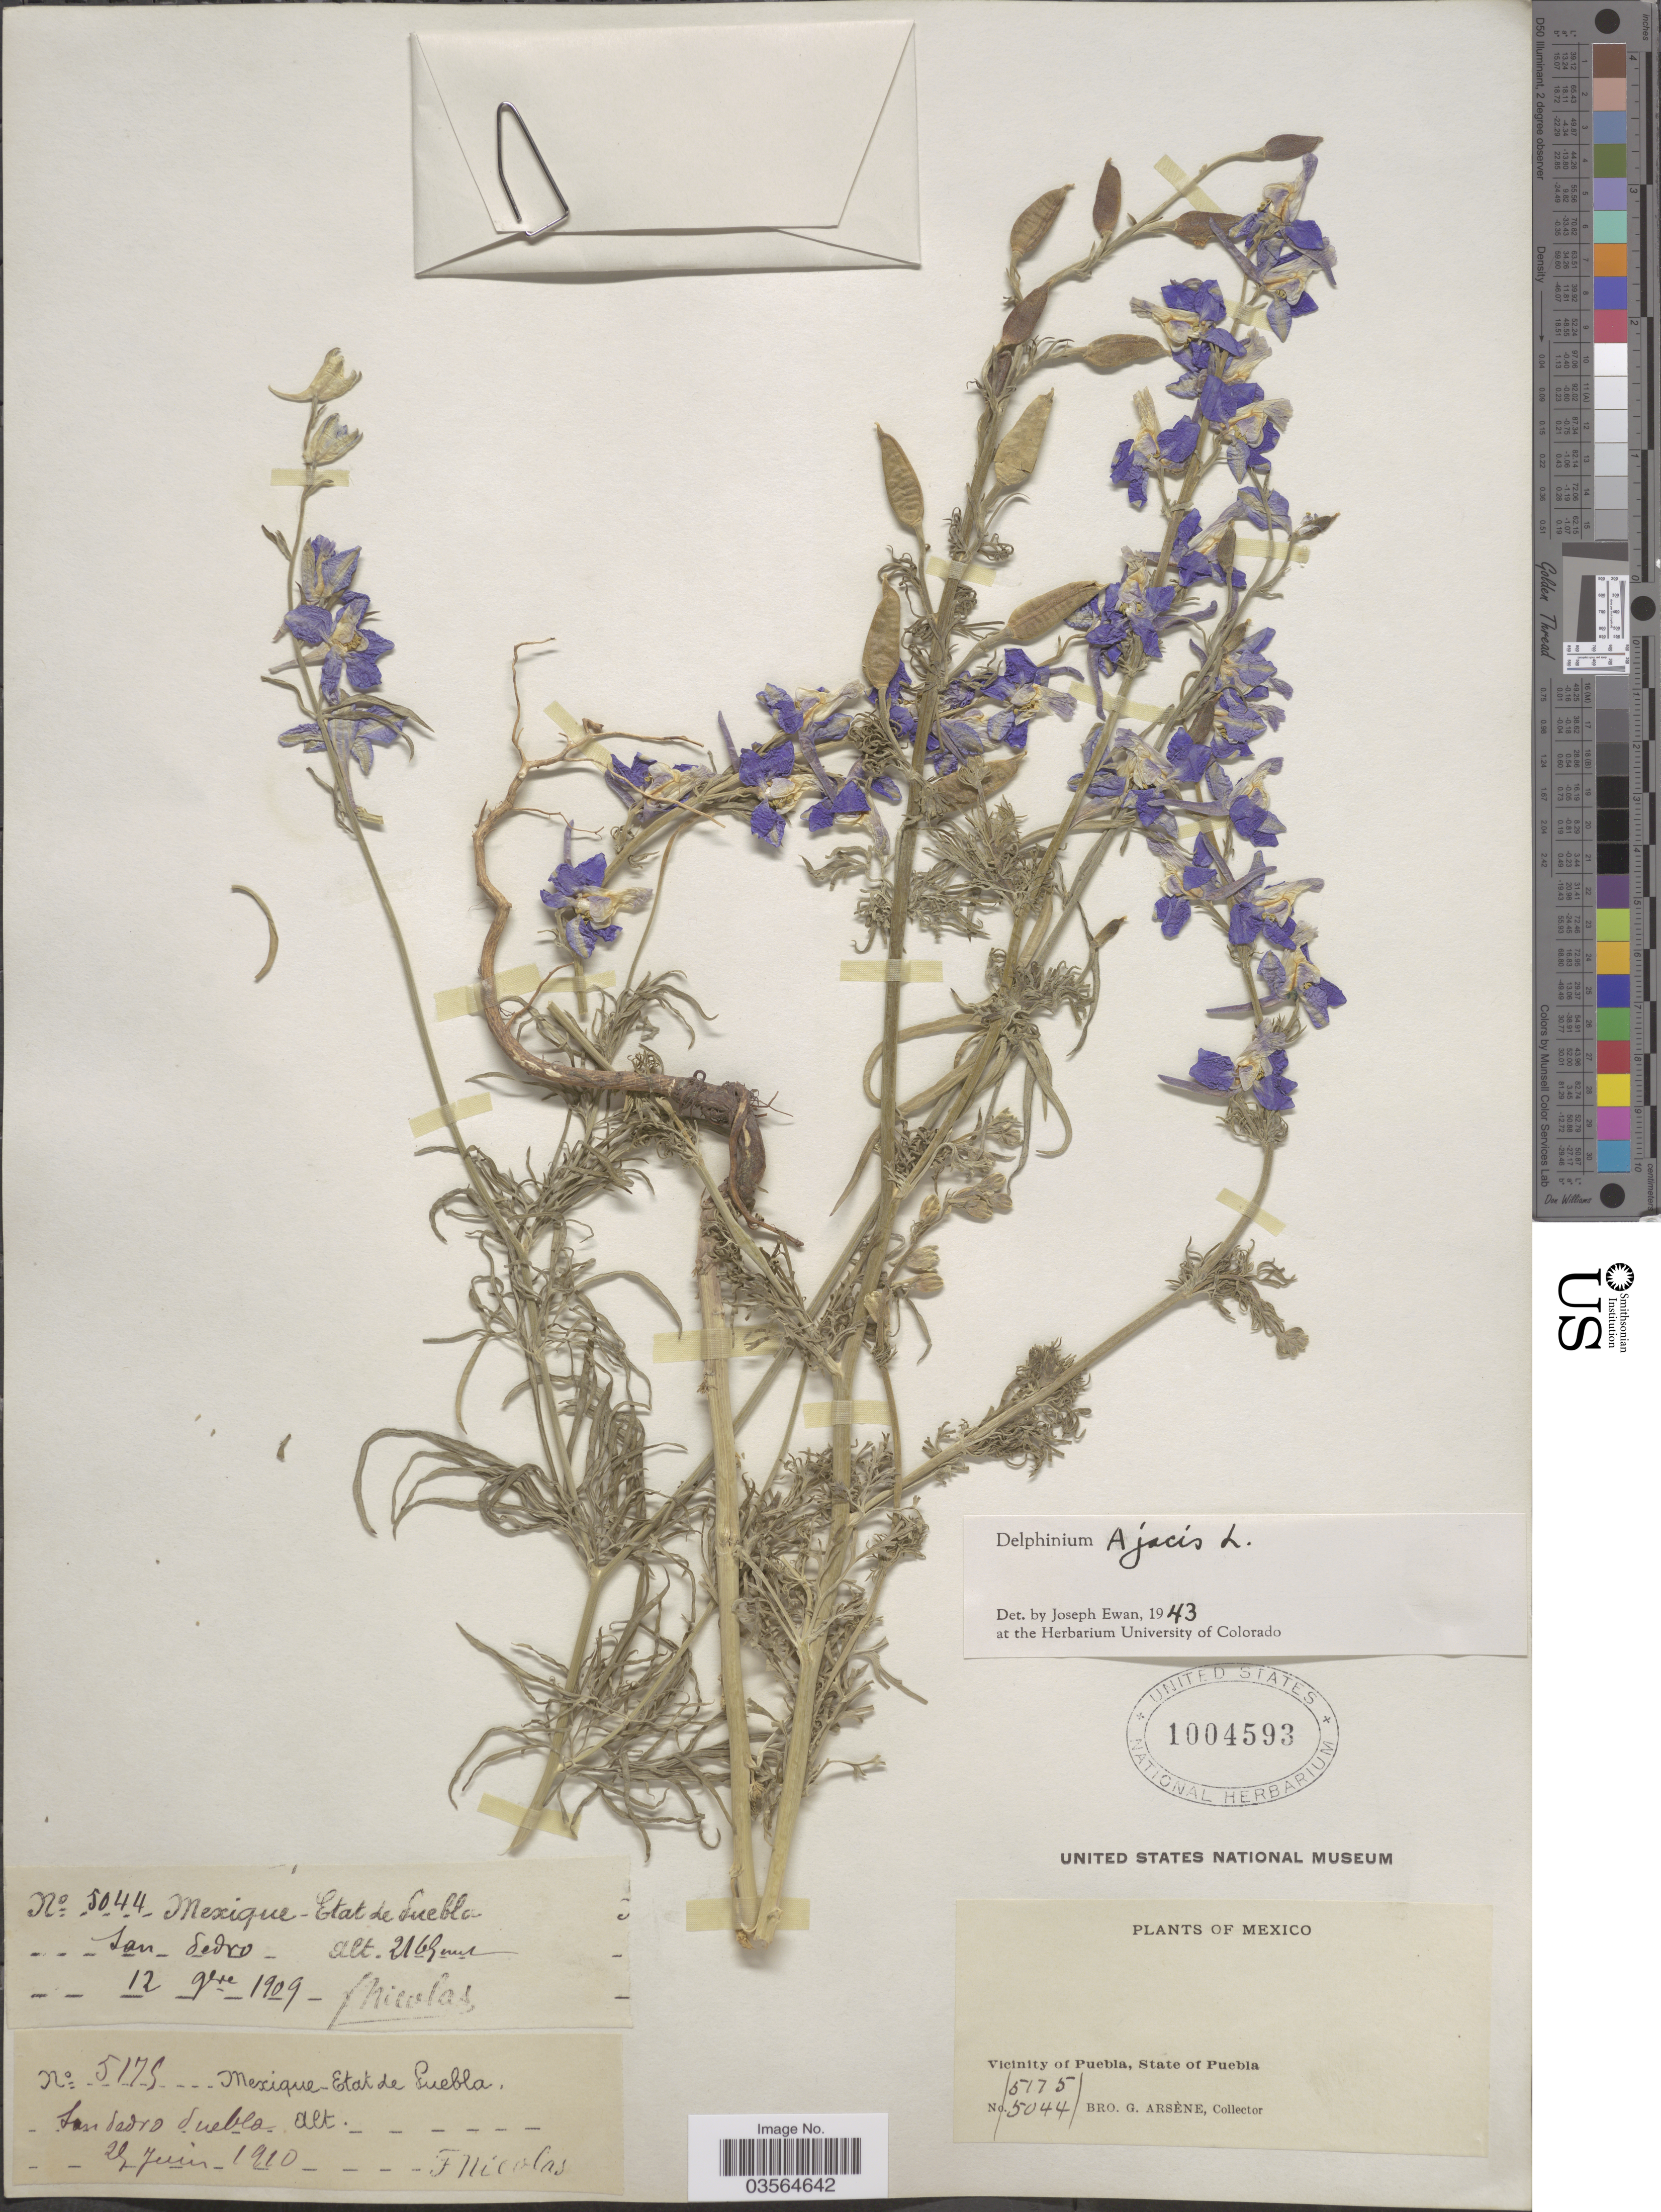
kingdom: Plantae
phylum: Tracheophyta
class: Magnoliopsida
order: Ranunculales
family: Ranunculaceae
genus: Delphinium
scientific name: Delphinium ajacis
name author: L.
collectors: Bro. G. Arsène & F. Nicolas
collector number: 5044/5175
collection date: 1909-09-12/1910-06-25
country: Mexico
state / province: Puebla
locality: Vicinity of Puebla. San Pedro Puebla.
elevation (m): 2165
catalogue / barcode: US 1004593